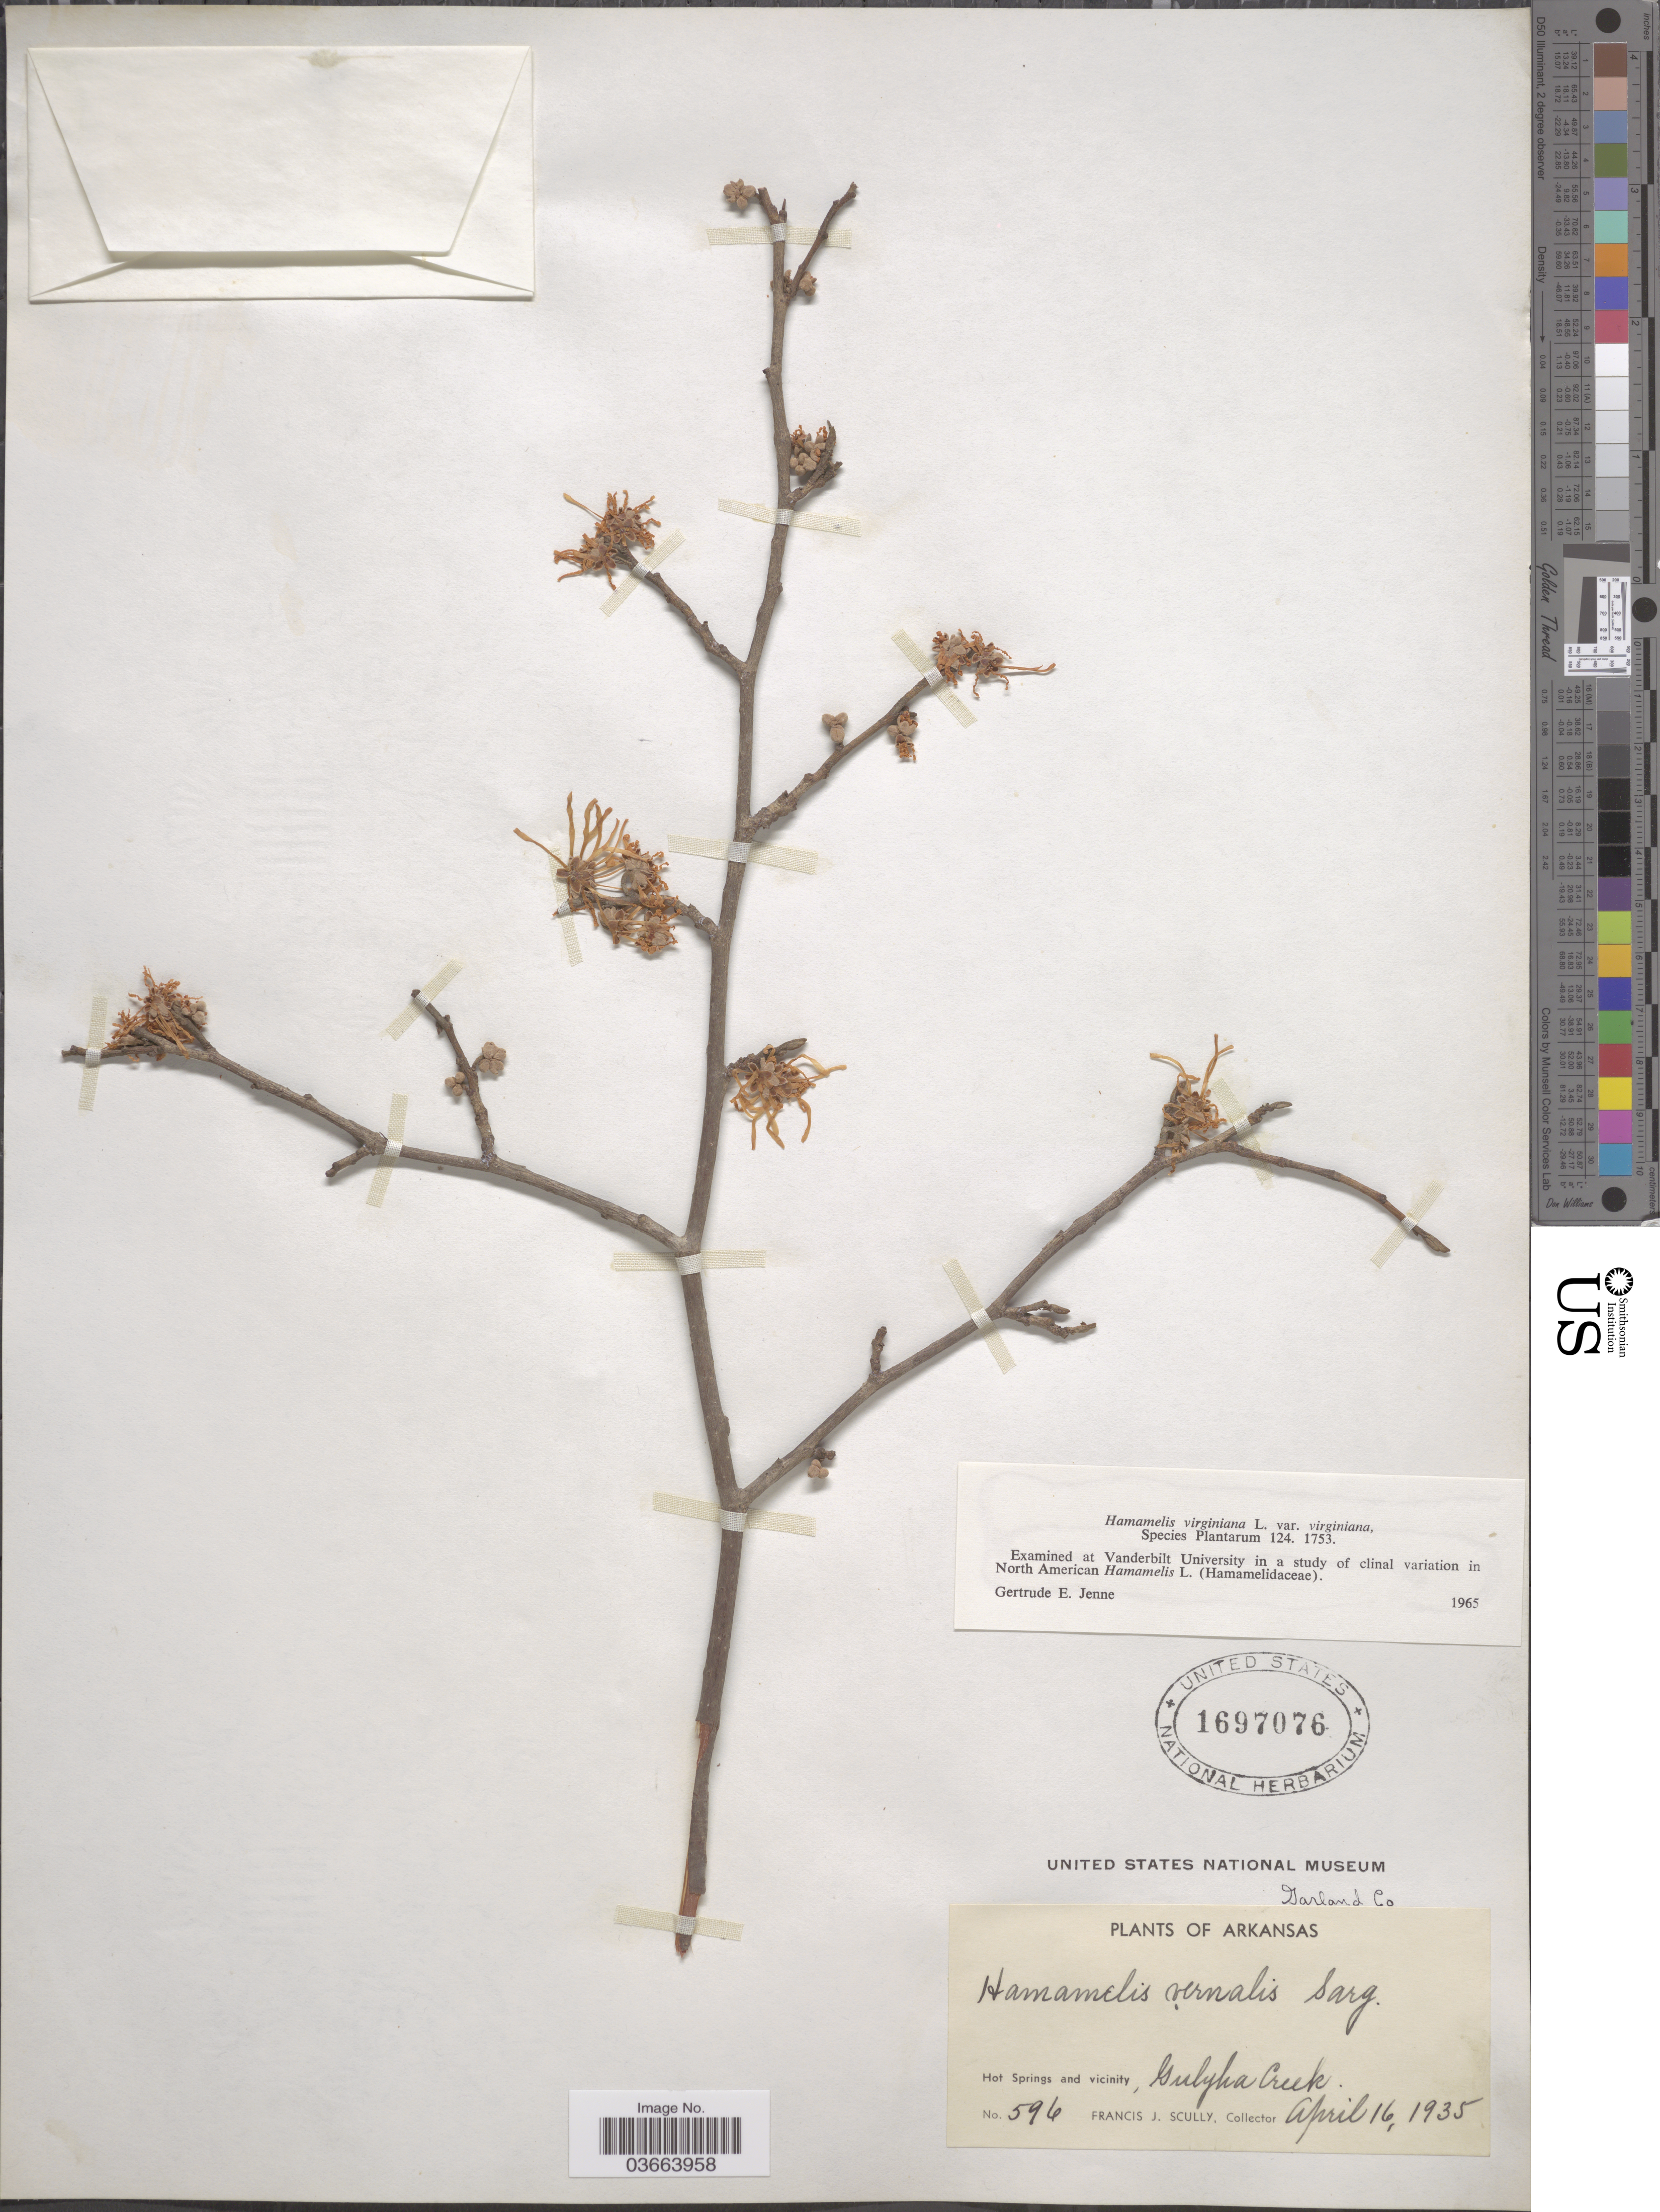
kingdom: Plantae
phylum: Tracheophyta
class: Magnoliopsida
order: Saxifragales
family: Hamamelidaceae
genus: Hamamelis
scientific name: Hamamelis virginiana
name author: L.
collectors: F. J. Scully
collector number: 596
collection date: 1935-04-16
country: United States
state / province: Arkansas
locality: Hot Springs and vicinity, Gulpha Creek. Garland Co.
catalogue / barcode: US 1697076